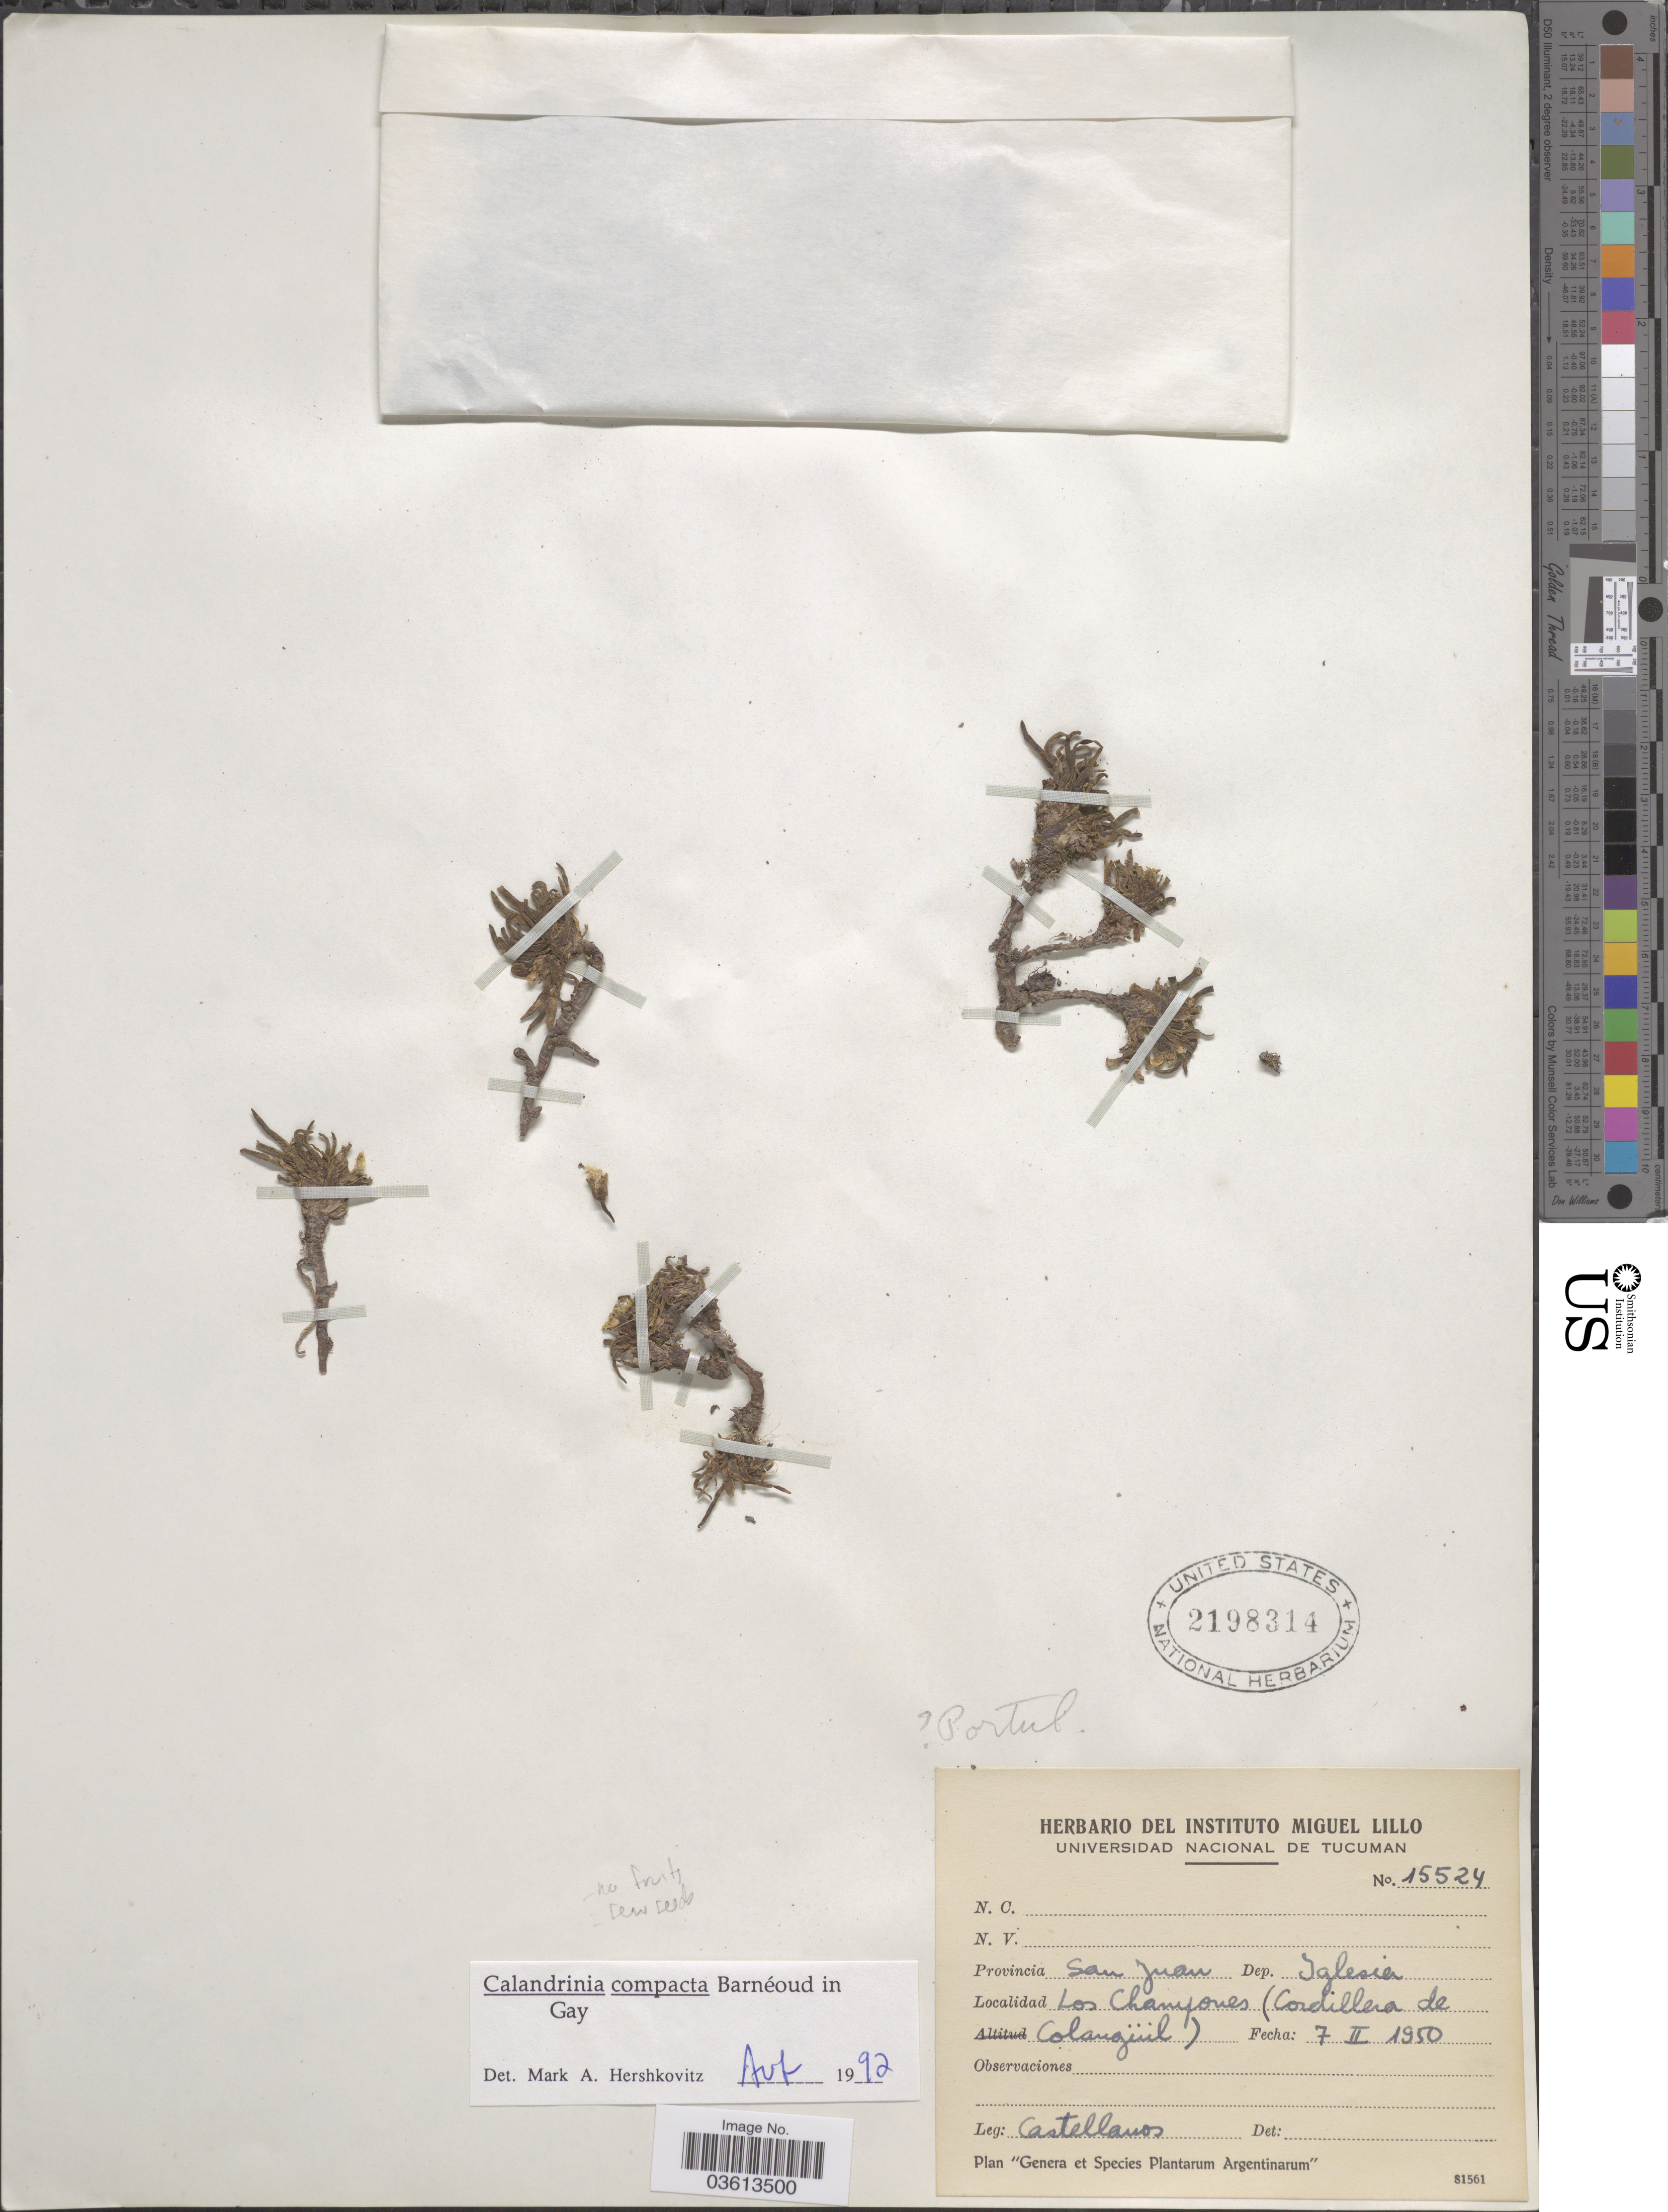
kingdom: Plantae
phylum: Tracheophyta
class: Magnoliopsida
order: Caryophyllales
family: Montiaceae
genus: Calandrinia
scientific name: Calandrinia compacta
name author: Barnéoud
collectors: -- Castellanos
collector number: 15524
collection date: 1950-02-07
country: Argentina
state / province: San Juan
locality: Dep. Iglesia. Los Champones (Cordillera de Colanguïl).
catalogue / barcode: US 2198314